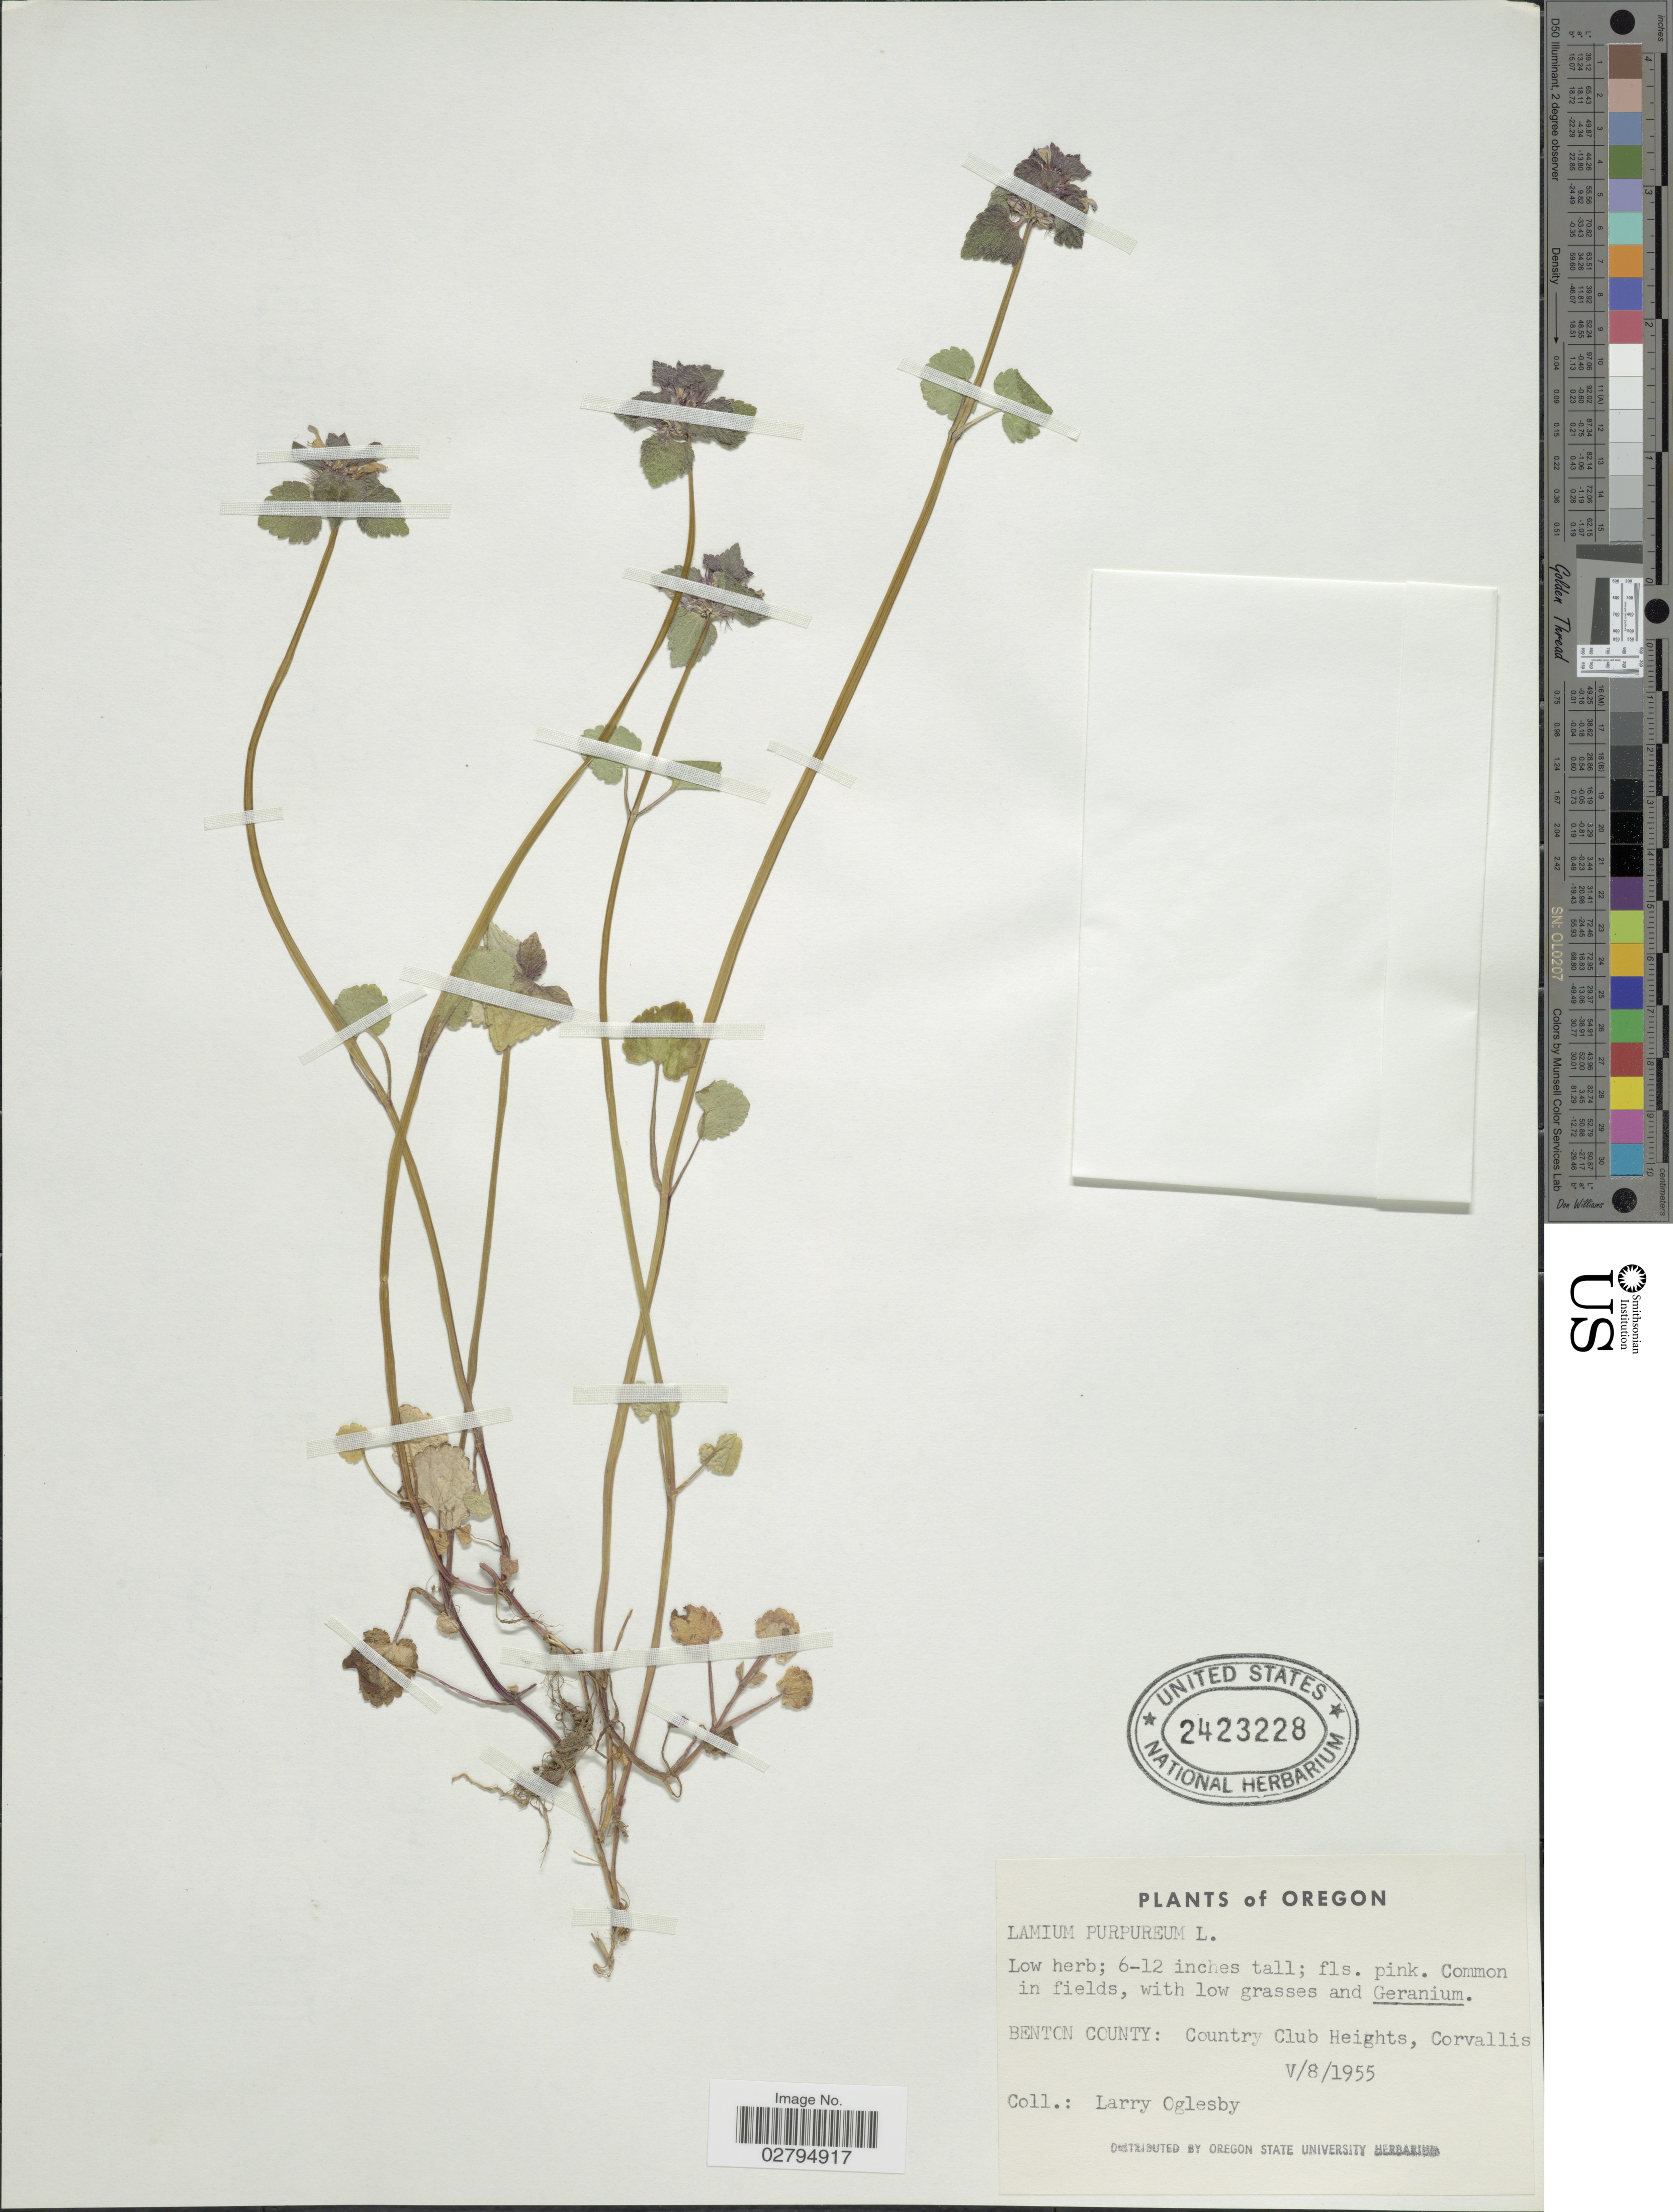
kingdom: Plantae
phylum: Tracheophyta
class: Magnoliopsida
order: Lamiales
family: Lamiaceae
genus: Lamium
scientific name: Lamium purpureum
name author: L.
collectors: L. Oglesby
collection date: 1955-05-08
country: United States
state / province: Oregon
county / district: Benton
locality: Benton County: Country Club Heights, Corvallis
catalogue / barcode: US 2423228